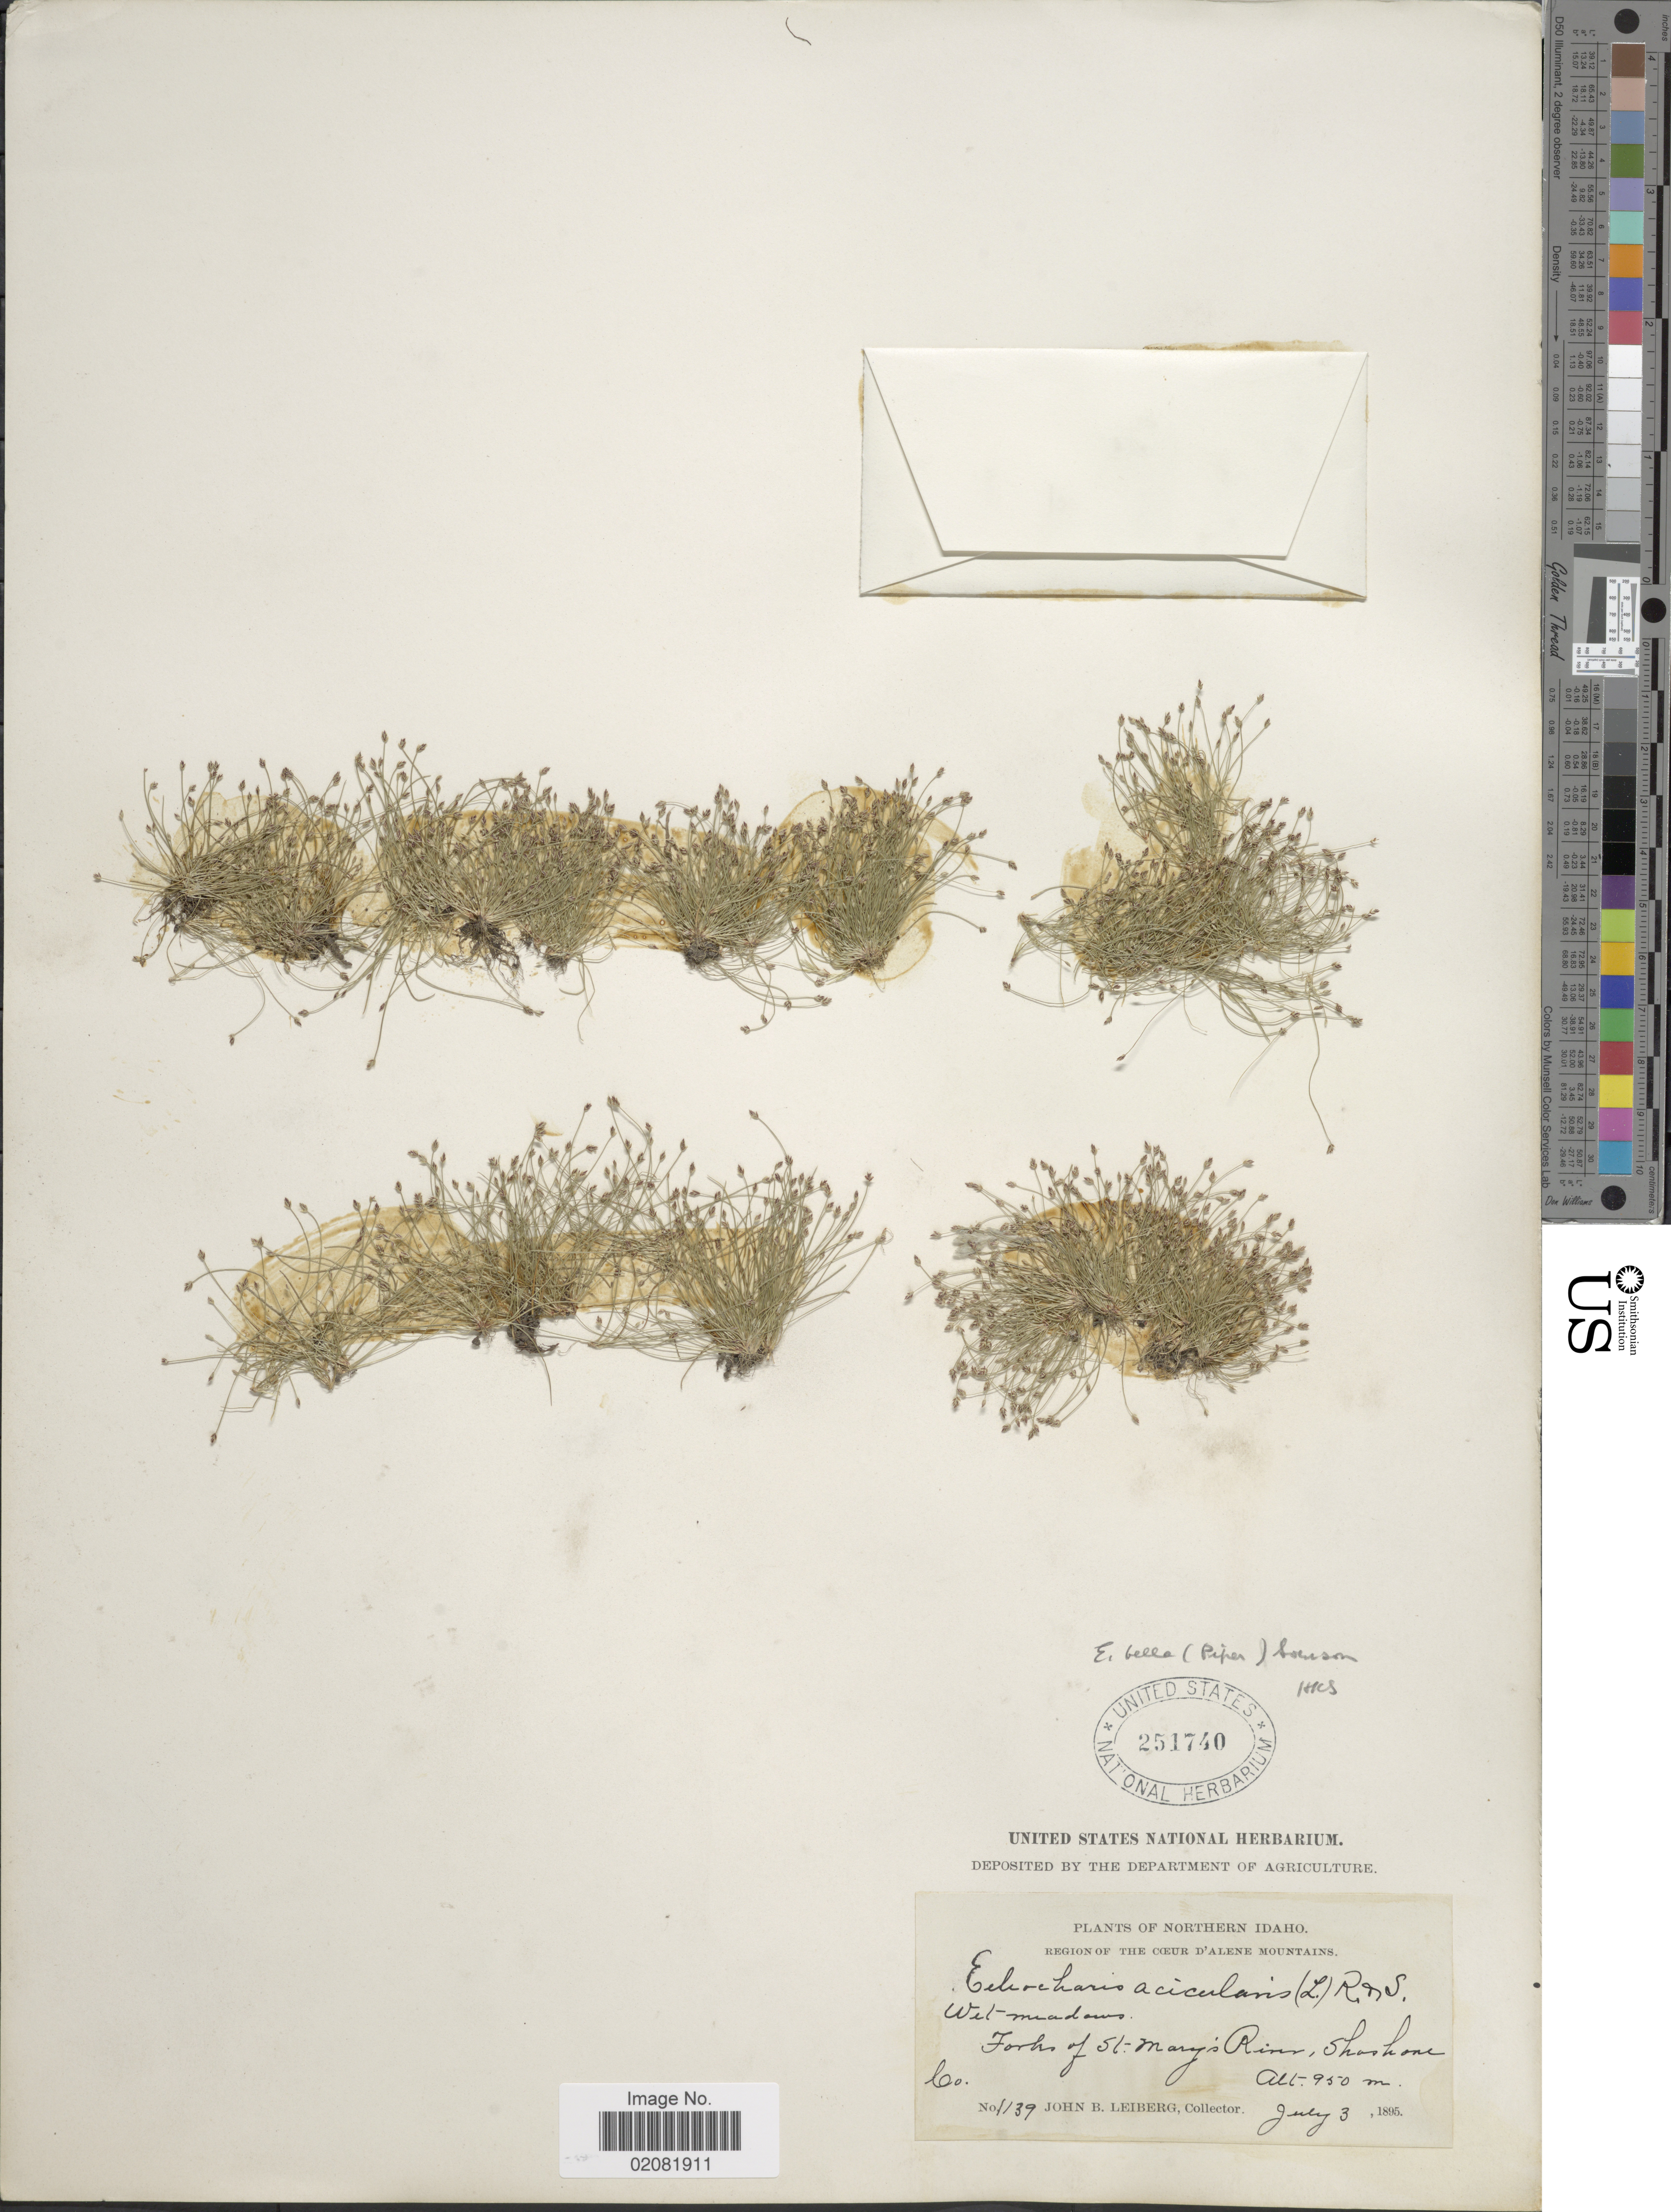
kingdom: Plantae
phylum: Tracheophyta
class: Liliopsida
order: Poales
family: Cyperaceae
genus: Eleocharis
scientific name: Eleocharis bella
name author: (Piper) Svenson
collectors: J. B. Leiberg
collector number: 1139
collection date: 1895-07-03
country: United States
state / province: Idaho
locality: Northern Idaho. Forks of St. Mary's River, Shoshone Co. Region of the Coeur d'Alene Mountains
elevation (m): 950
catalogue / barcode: US 251740